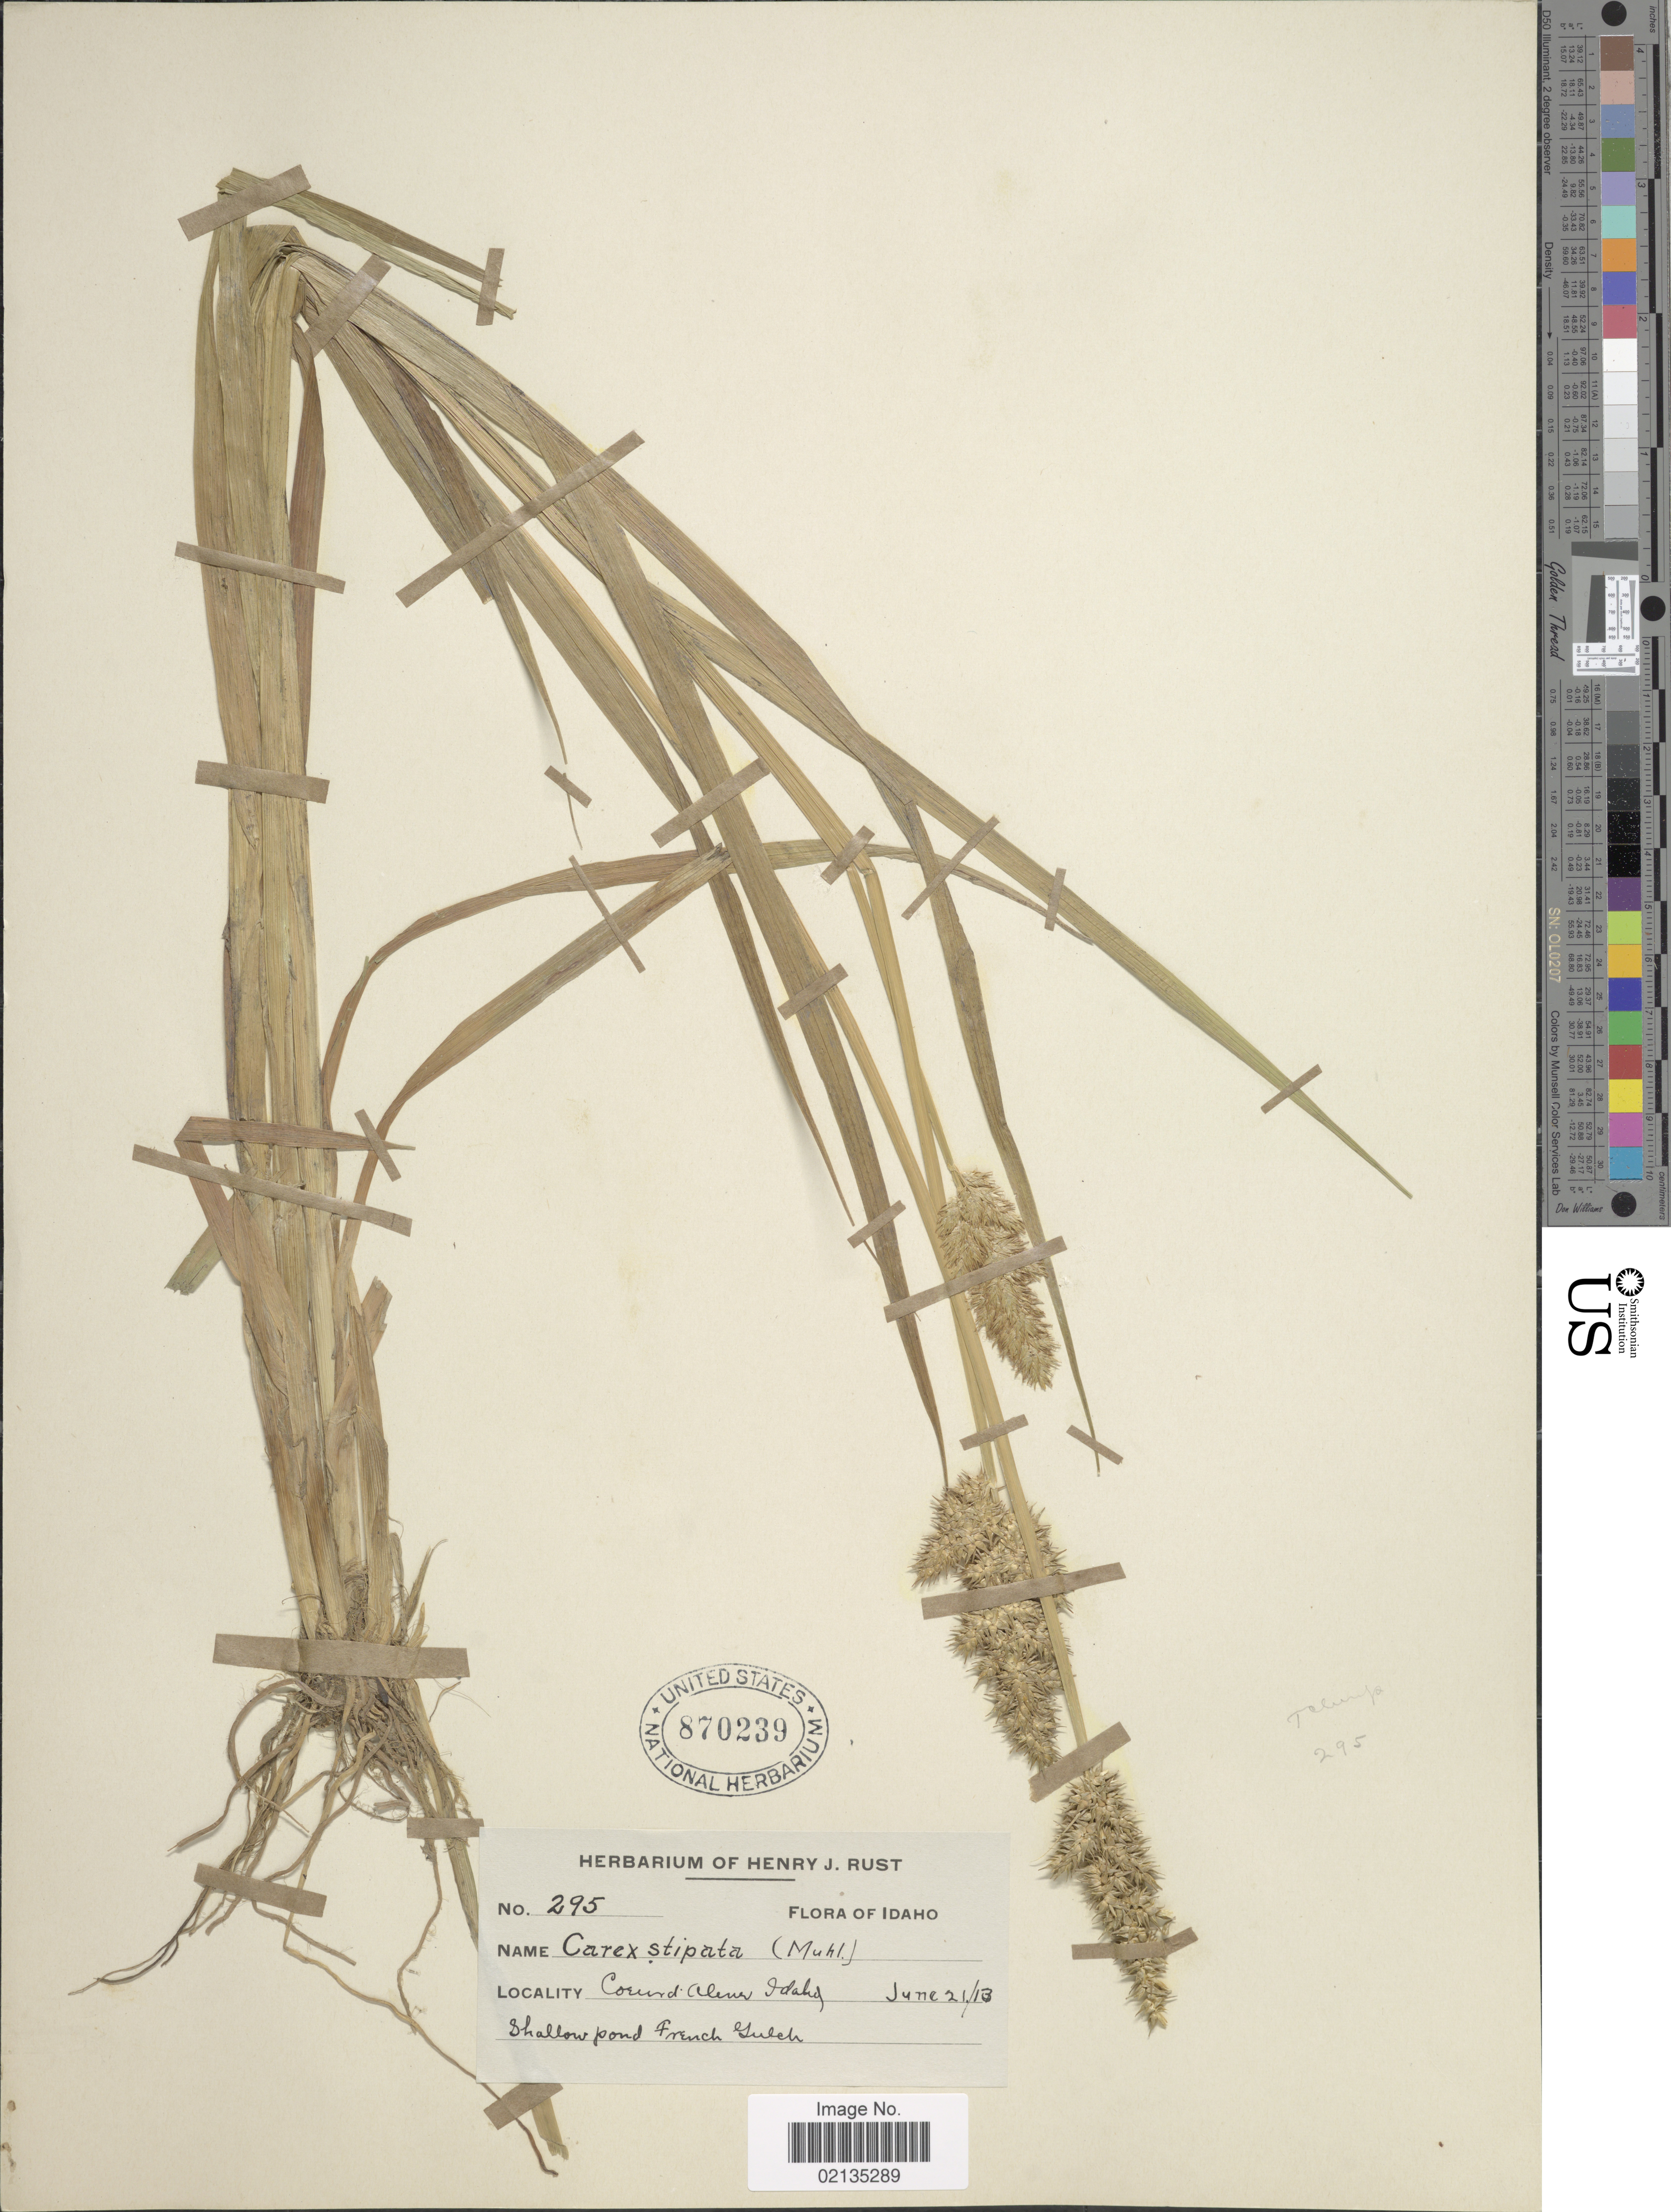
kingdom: Plantae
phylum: Tracheophyta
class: Liliopsida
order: Poales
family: Cyperaceae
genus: Carex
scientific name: Carex stipata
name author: Muhl. ex Willd.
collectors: ex herb. Henry J. Rust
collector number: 295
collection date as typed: Transcribed d/m/y: 21/6/13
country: United States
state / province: Idaho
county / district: Kootenai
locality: Coeur d'Alene, shallow pond French Gulch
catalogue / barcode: US 870239